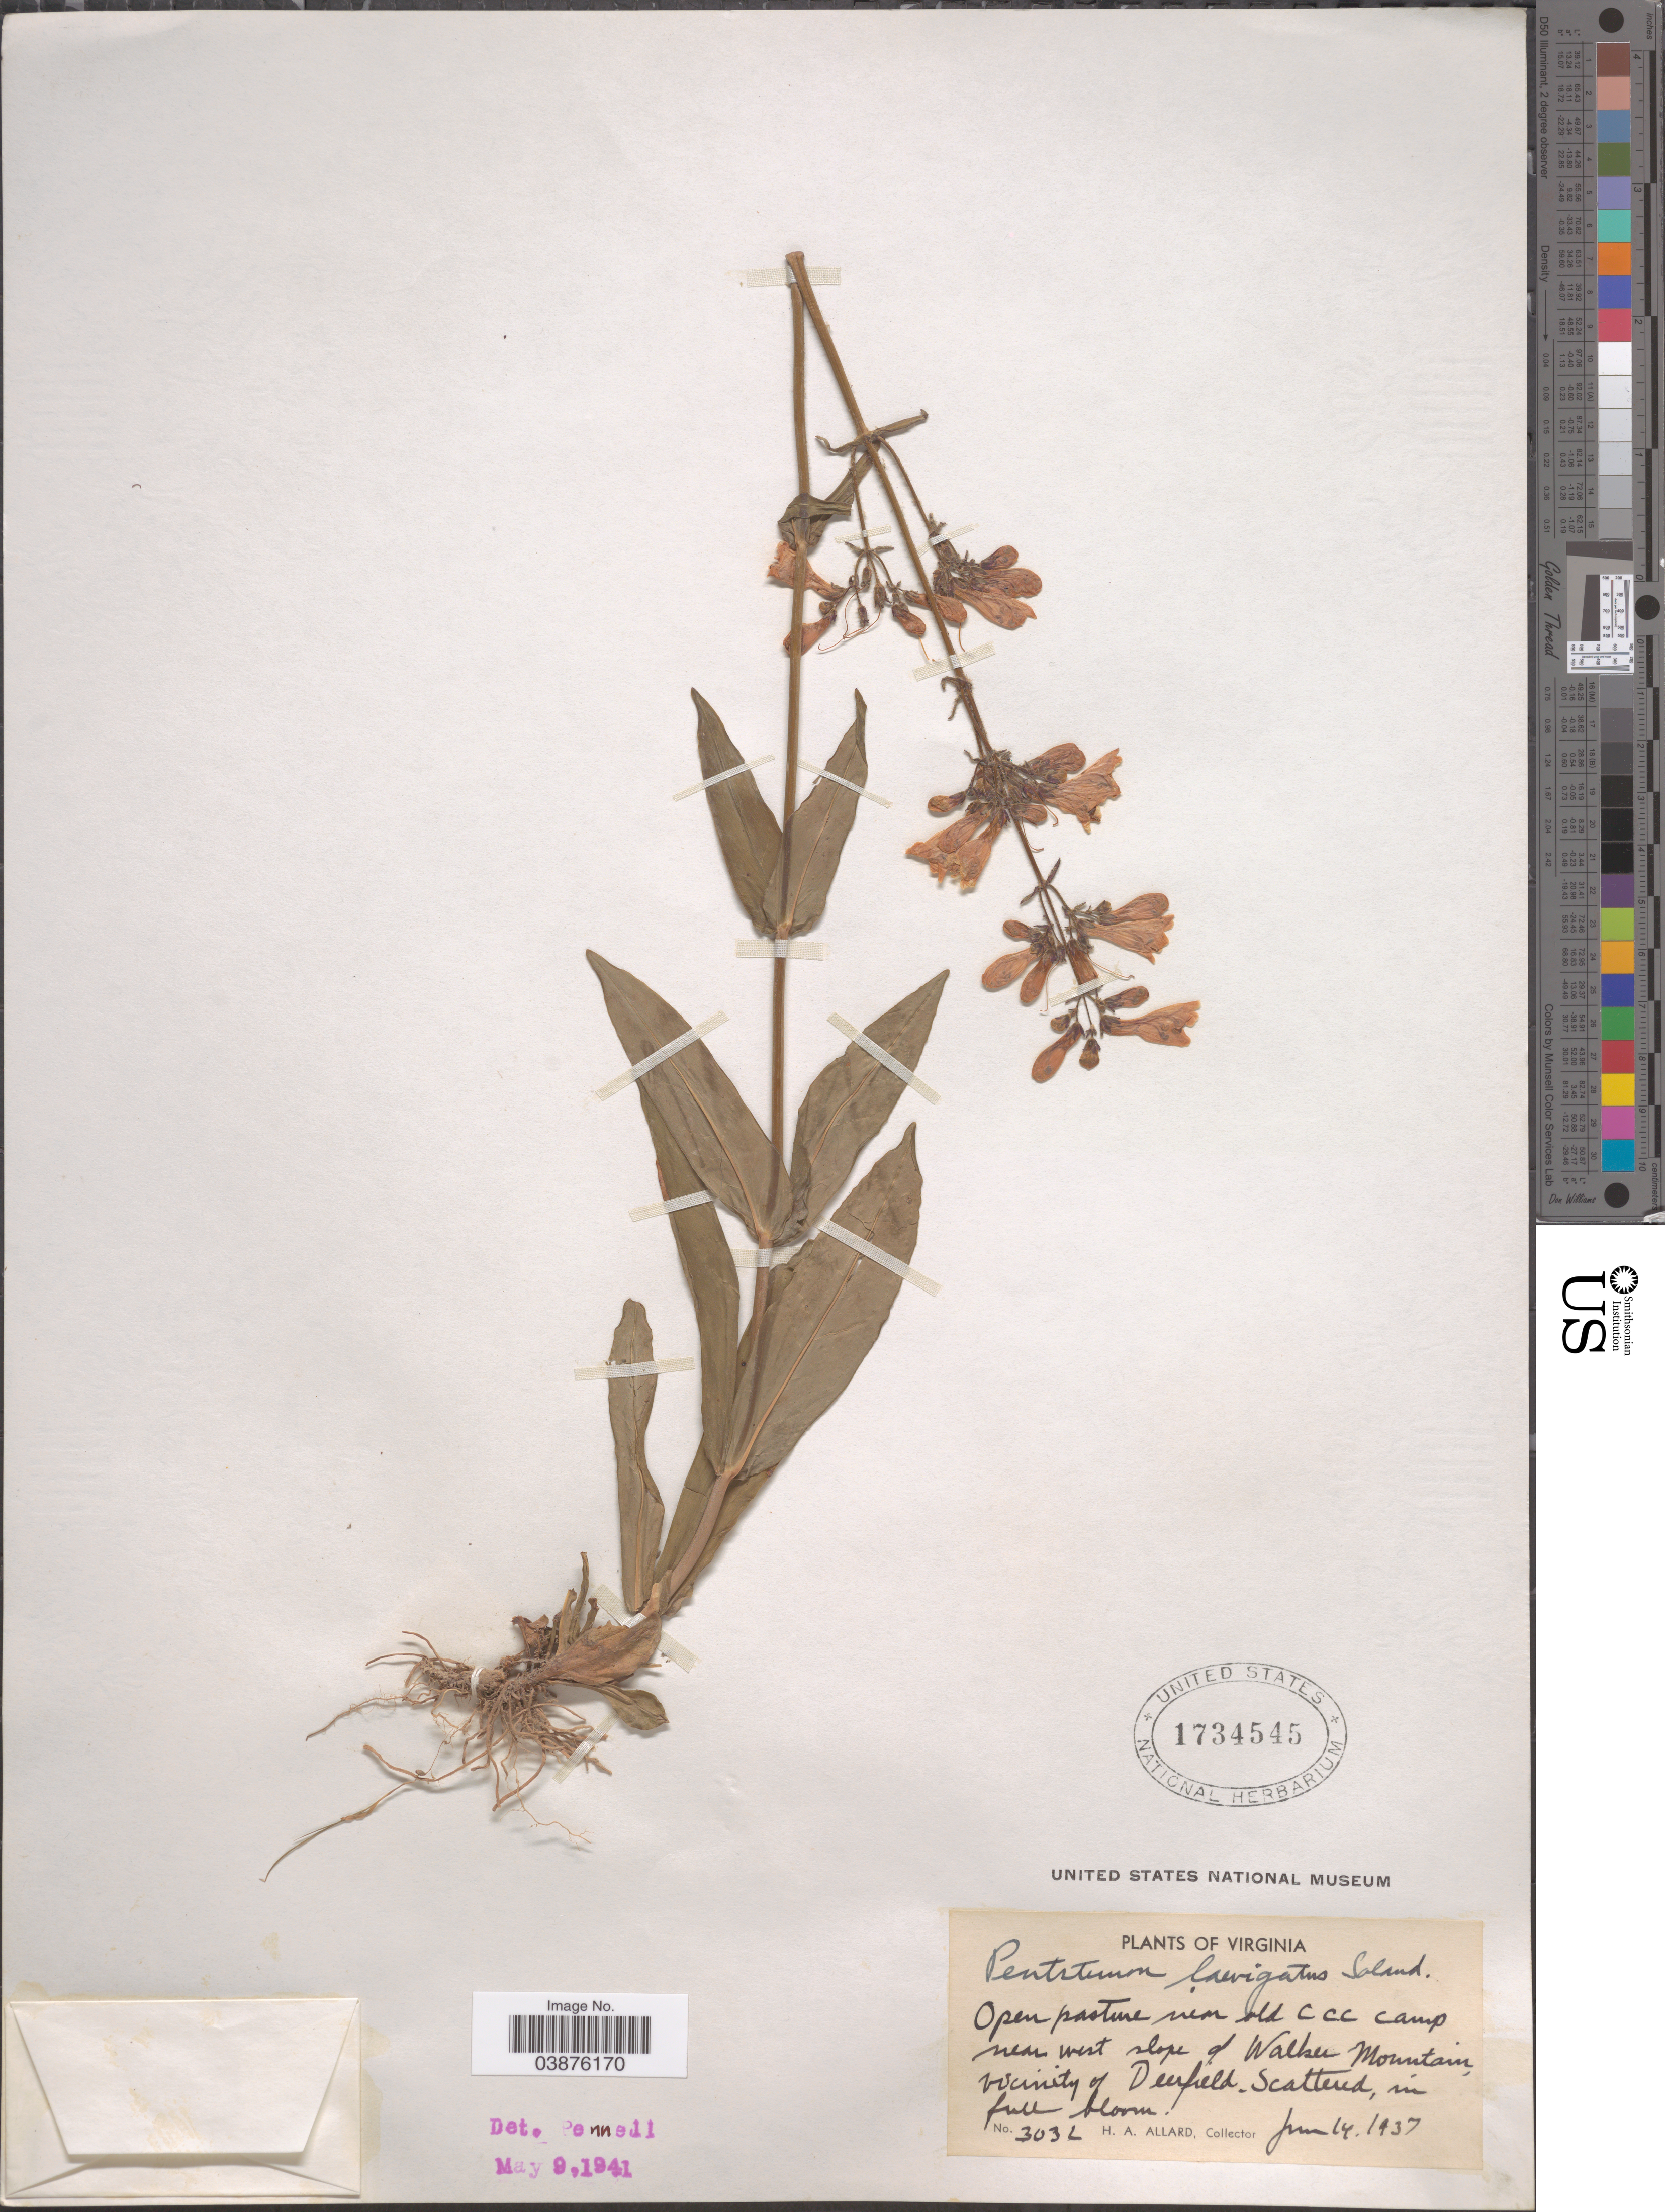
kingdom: Plantae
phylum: Tracheophyta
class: Magnoliopsida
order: Lamiales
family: Plantaginaceae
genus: Penstemon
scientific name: Penstemon laevigatus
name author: Aiton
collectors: H. A. Allard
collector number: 3032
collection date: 1937-06-14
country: United States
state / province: Virginia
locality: Open pasture near old CCC Camp near west slope of Walker Mountain, Vicinity of Deerfield.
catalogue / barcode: US 1734545